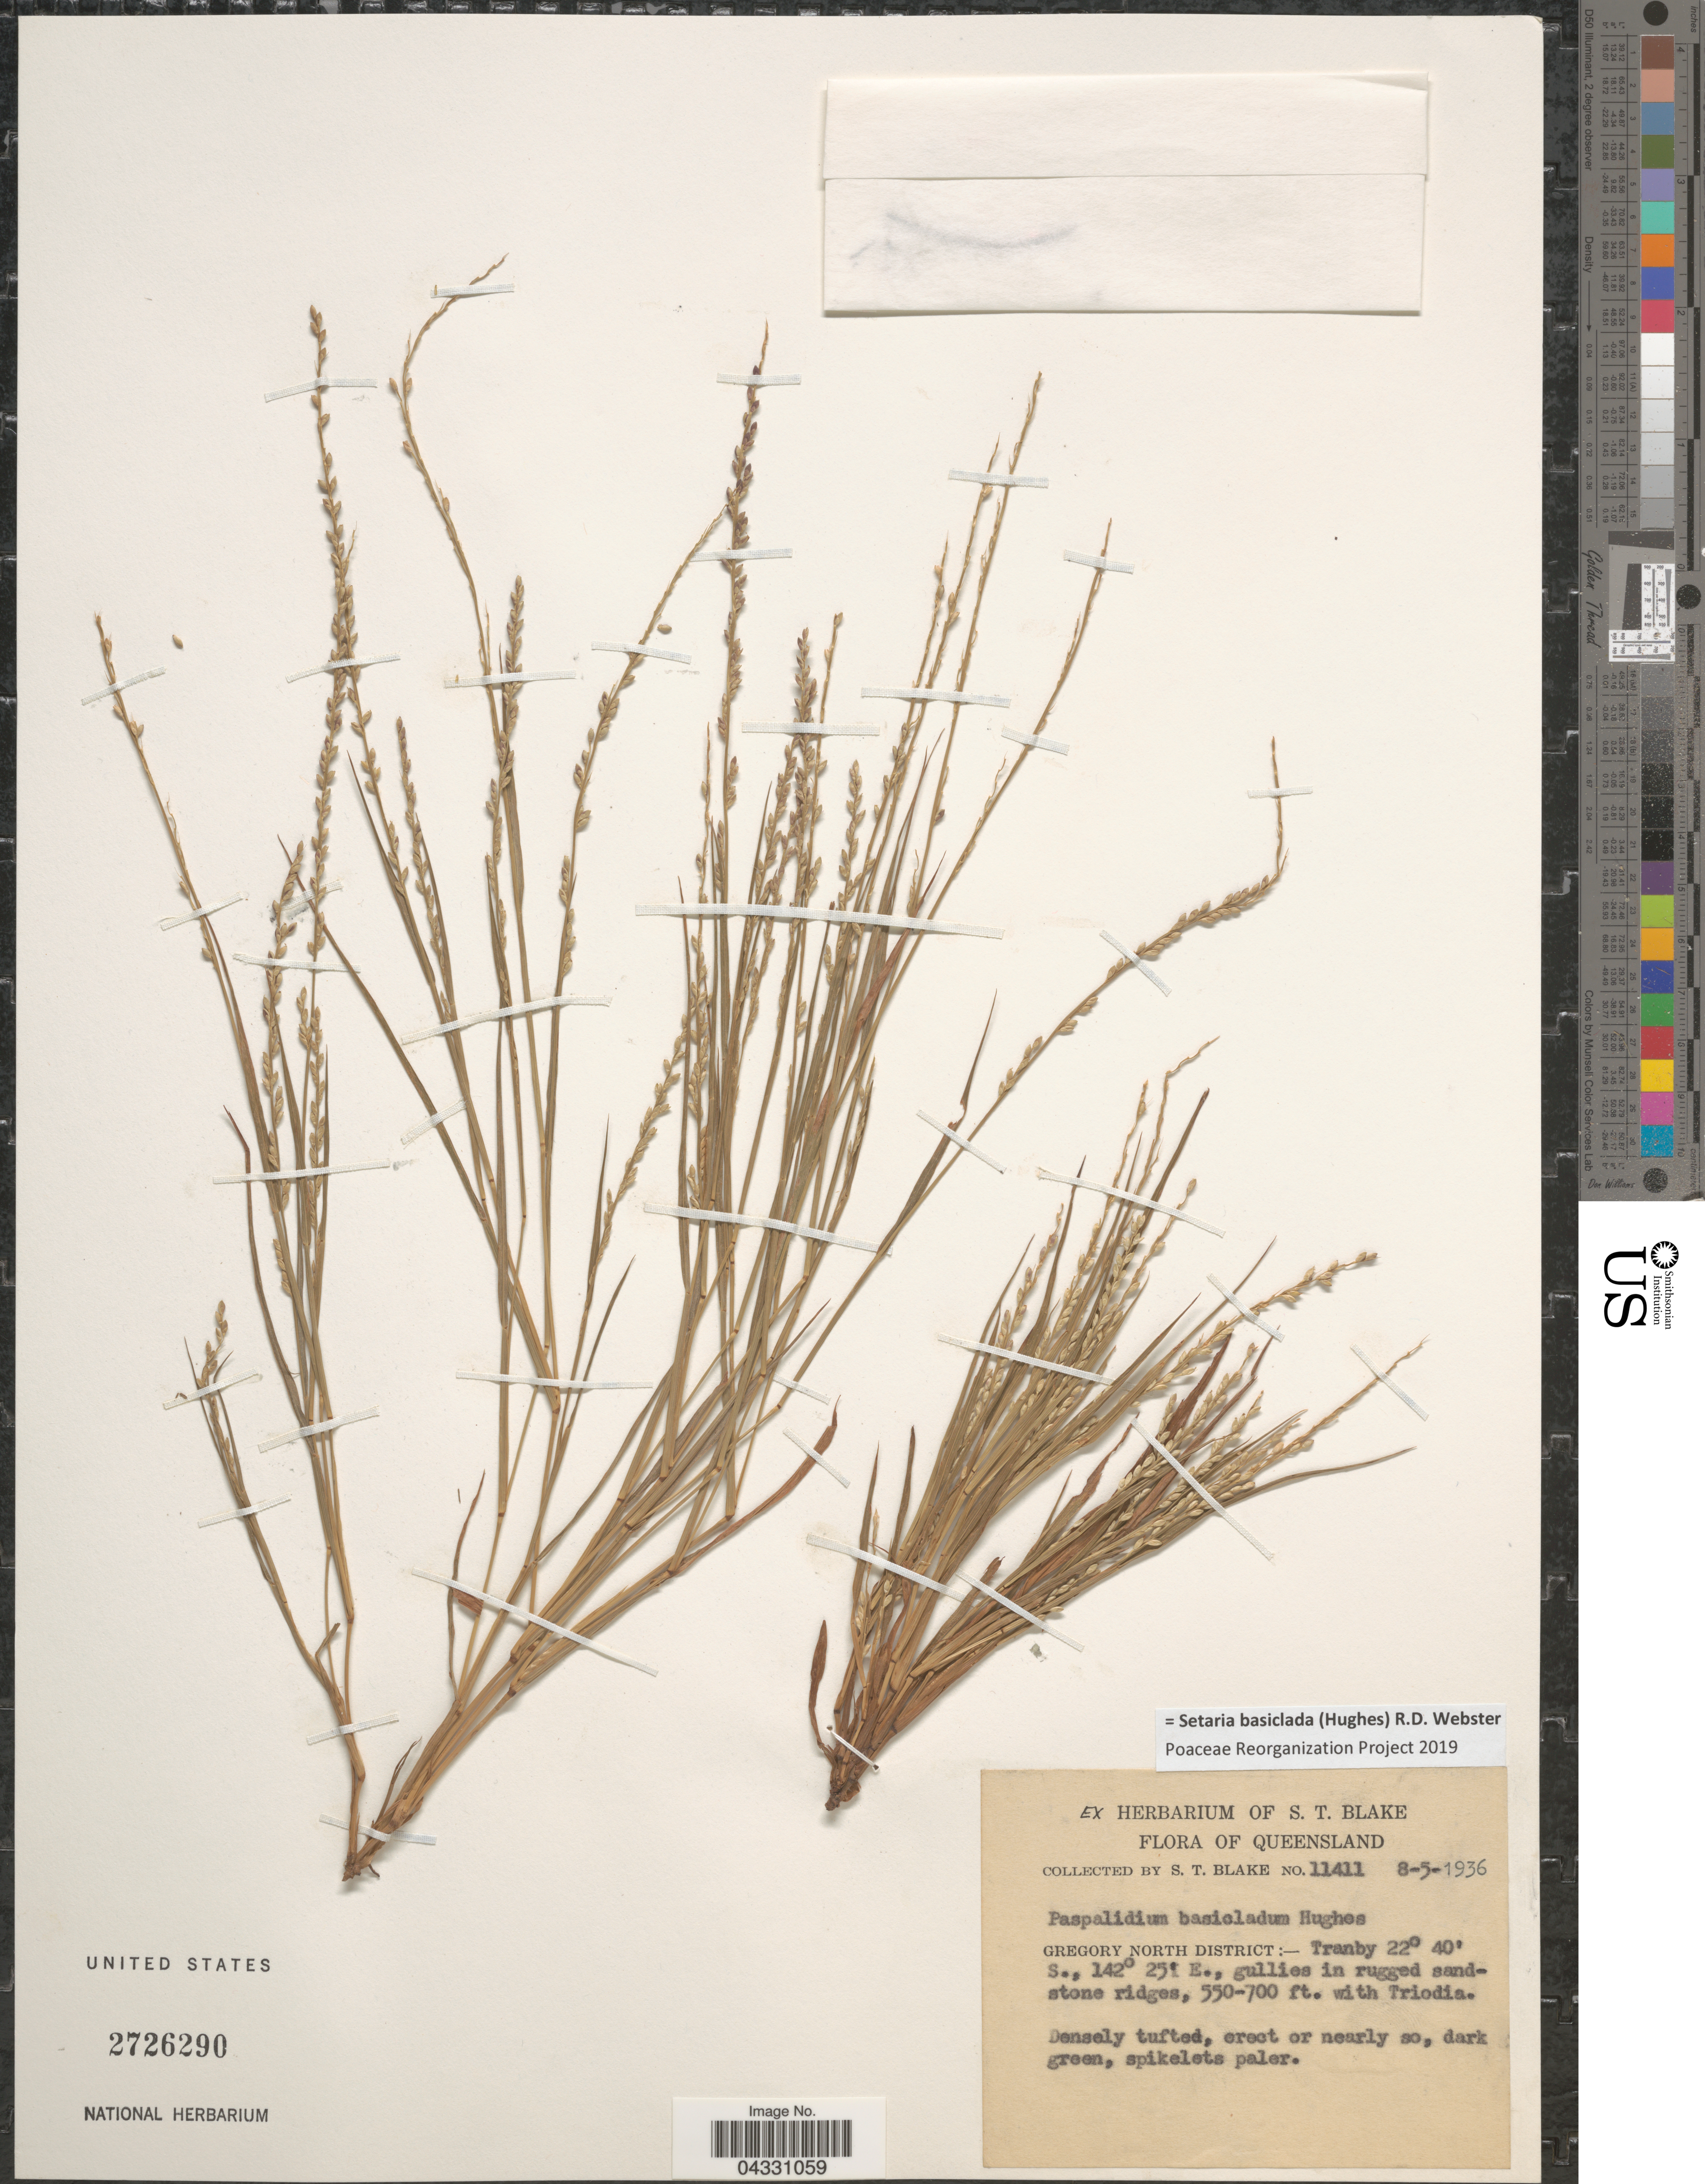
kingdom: Plantae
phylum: Tracheophyta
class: Liliopsida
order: Poales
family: Poaceae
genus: Setaria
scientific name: Setaria basiclada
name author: (Hughes) R.D. Webster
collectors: S. T. Blake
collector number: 11411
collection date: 1936-05-08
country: Australia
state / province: Queensland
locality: Gregory North District:- Tranby.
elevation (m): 168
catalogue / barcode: US 2726290